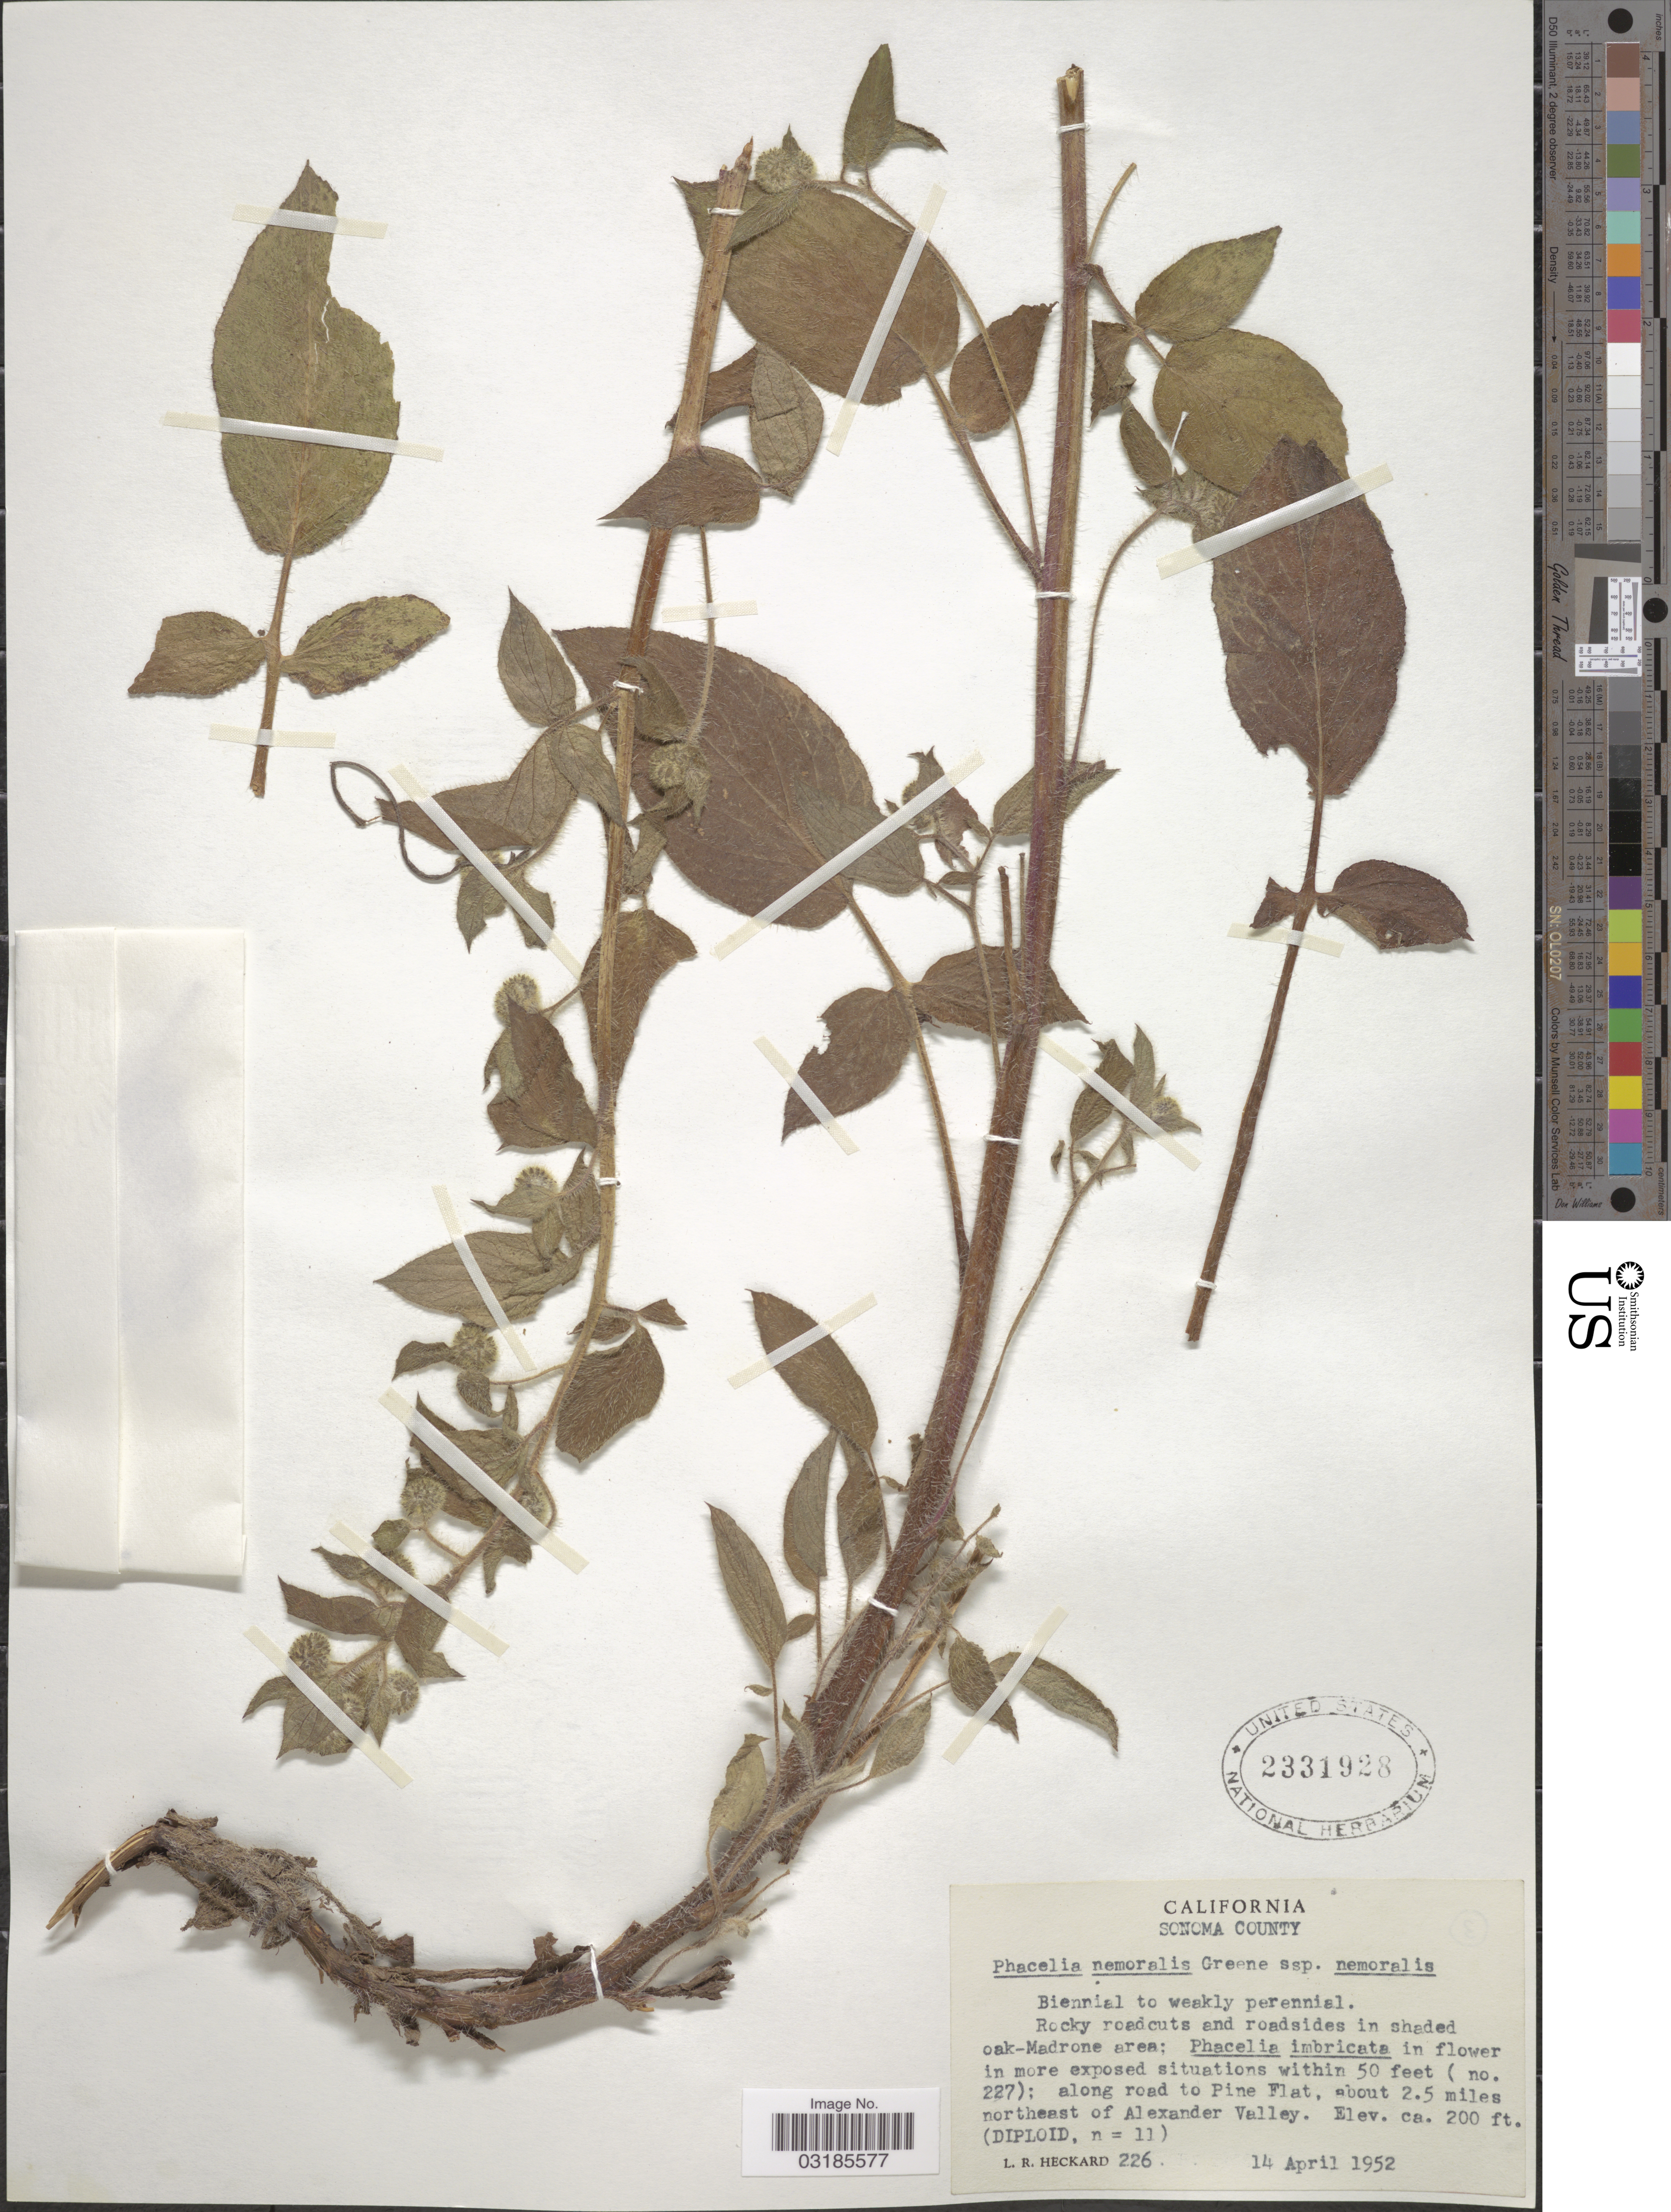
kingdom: Plantae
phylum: Tracheophyta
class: Magnoliopsida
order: Boraginales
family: Hydrophyllaceae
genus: Phacelia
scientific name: Phacelia nemoralis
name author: S.W. Greene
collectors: L. R. Heckard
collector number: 226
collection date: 1952-04-14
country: United States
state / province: California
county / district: Sonoma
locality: Sonoma County, along road to Pine Flat, about 2.5 miles northeast of Alexander Valley.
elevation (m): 61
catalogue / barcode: US 2331928